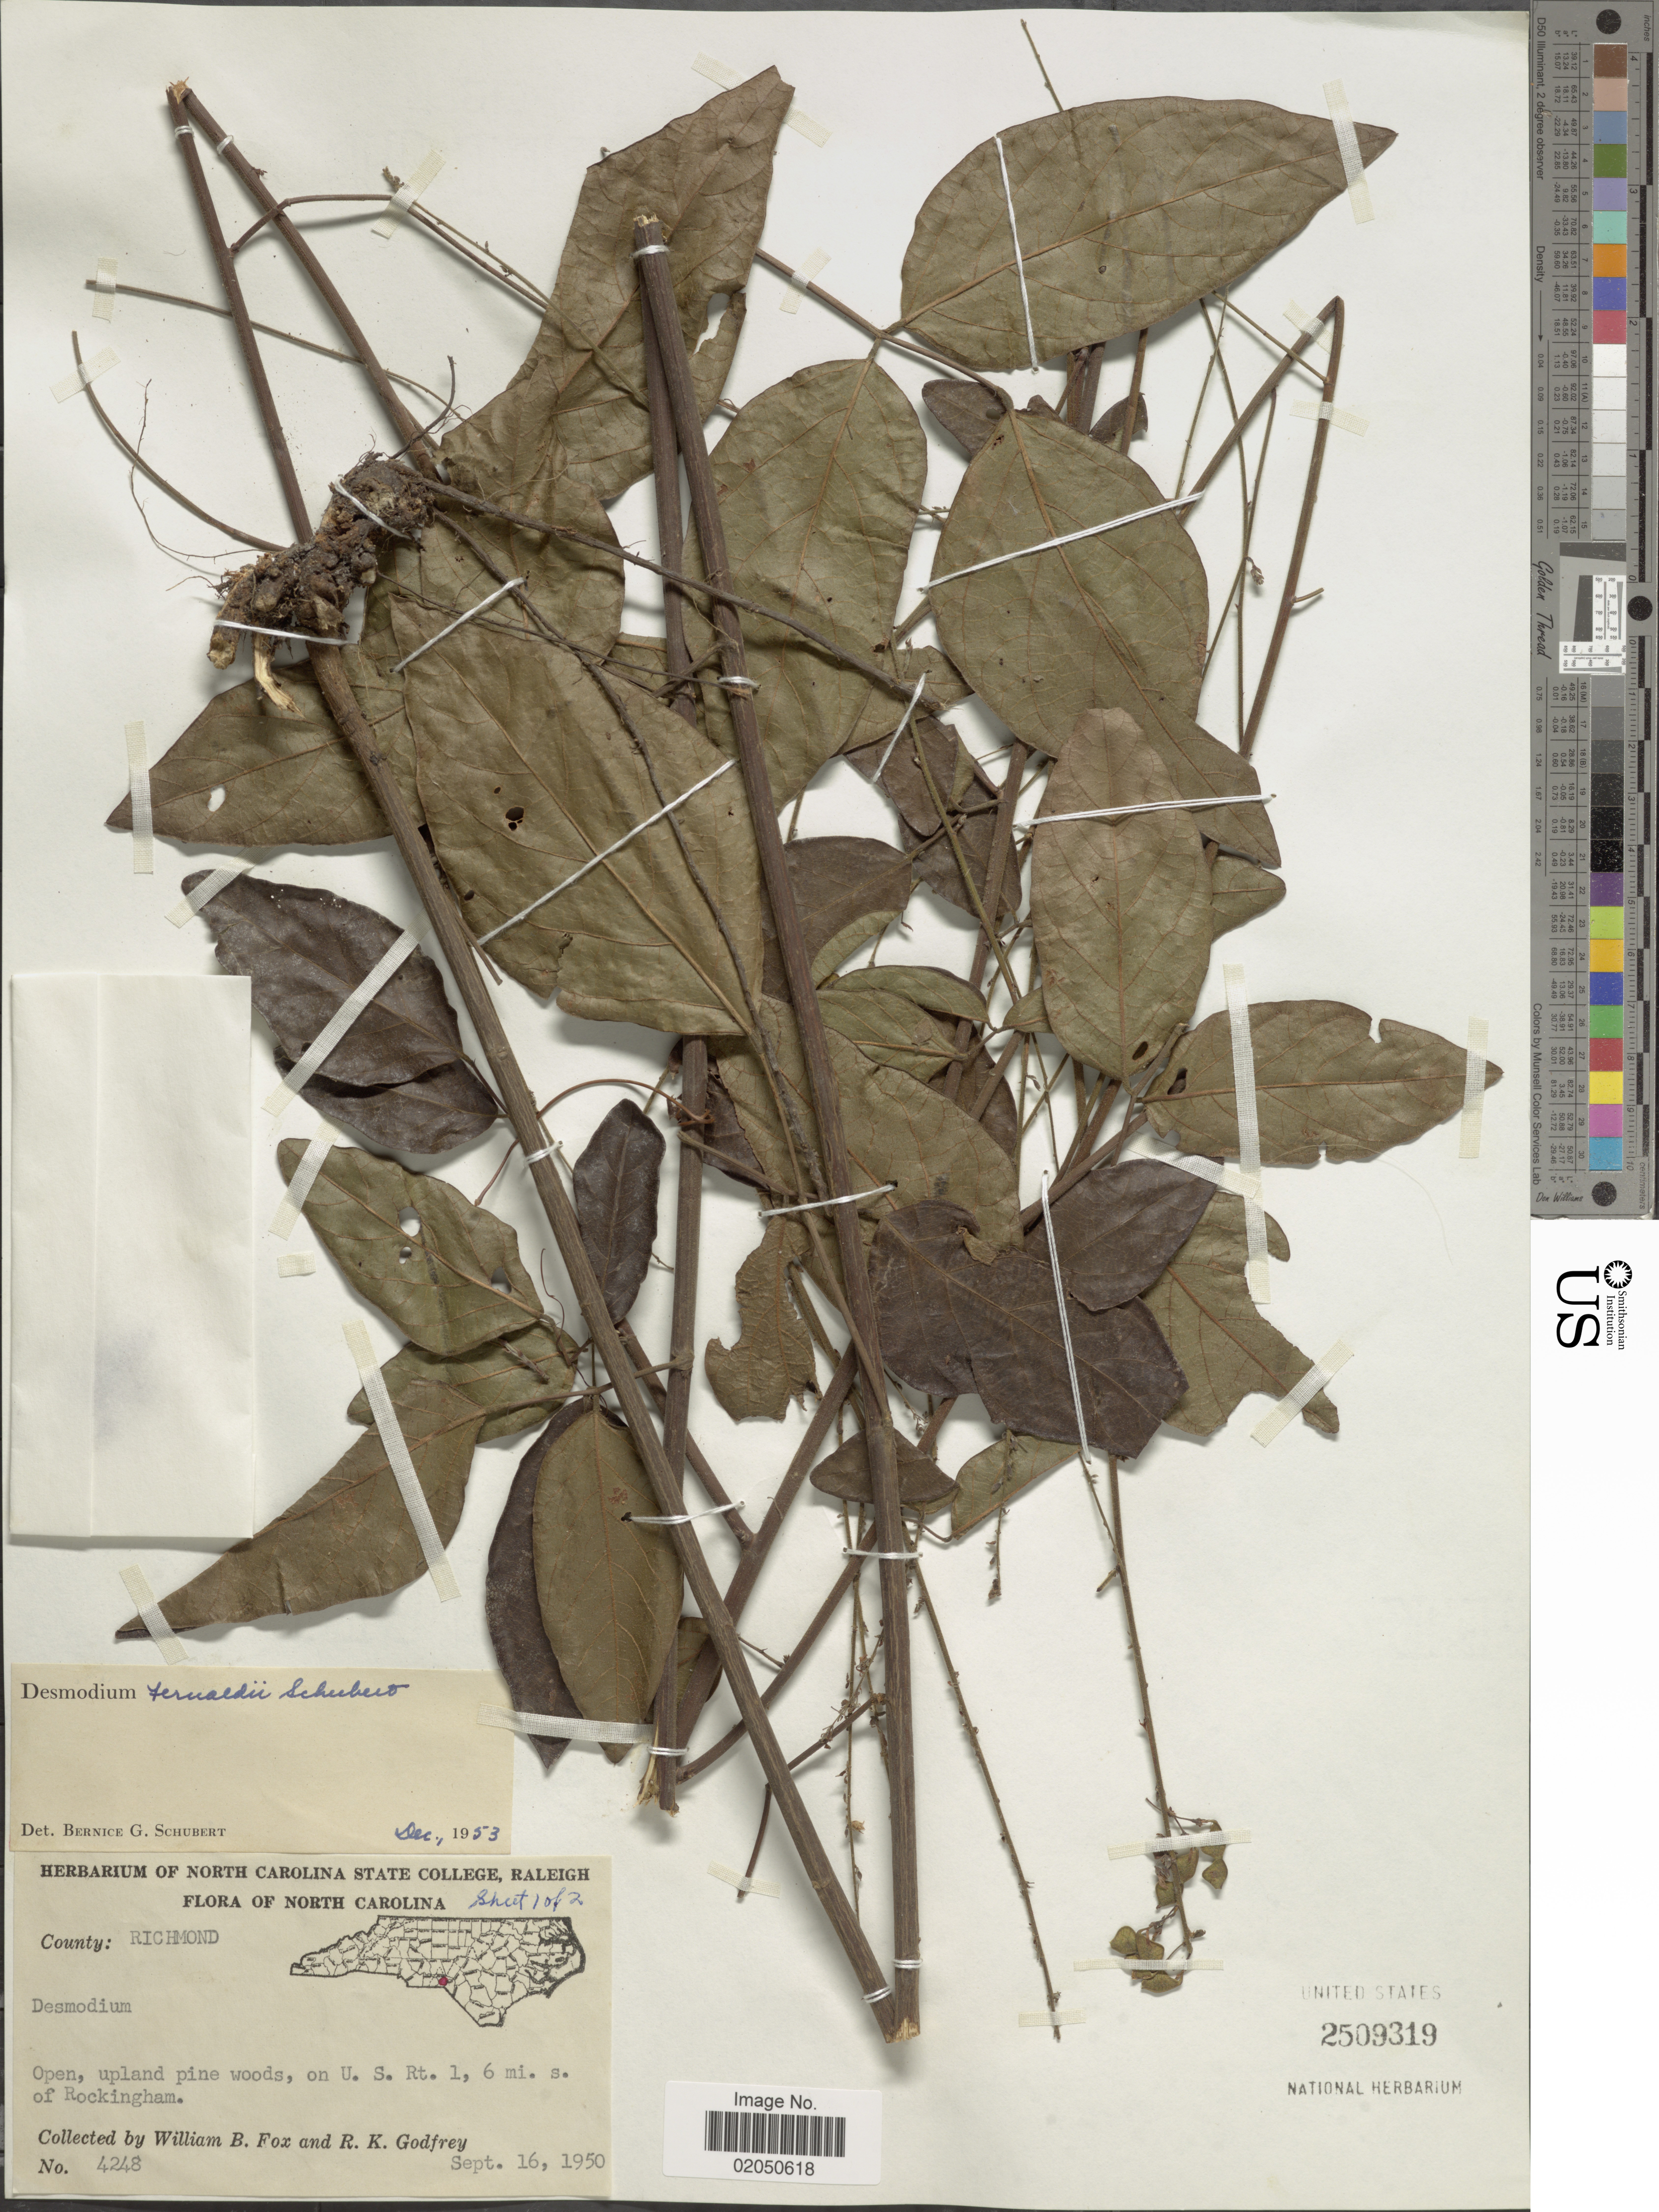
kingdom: Plantae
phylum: Tracheophyta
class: Magnoliopsida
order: Fabales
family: Fabaceae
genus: Desmodium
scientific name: Desmodium fernaldii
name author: B.G. Schub.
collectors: W. B. Fox & R. K. Godfrey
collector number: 4248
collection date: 1950-09-16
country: United States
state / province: North Carolina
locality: County Richmond, on U.S. Rt. 1, 6 mi. s. of Rockingham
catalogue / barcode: US 2509319